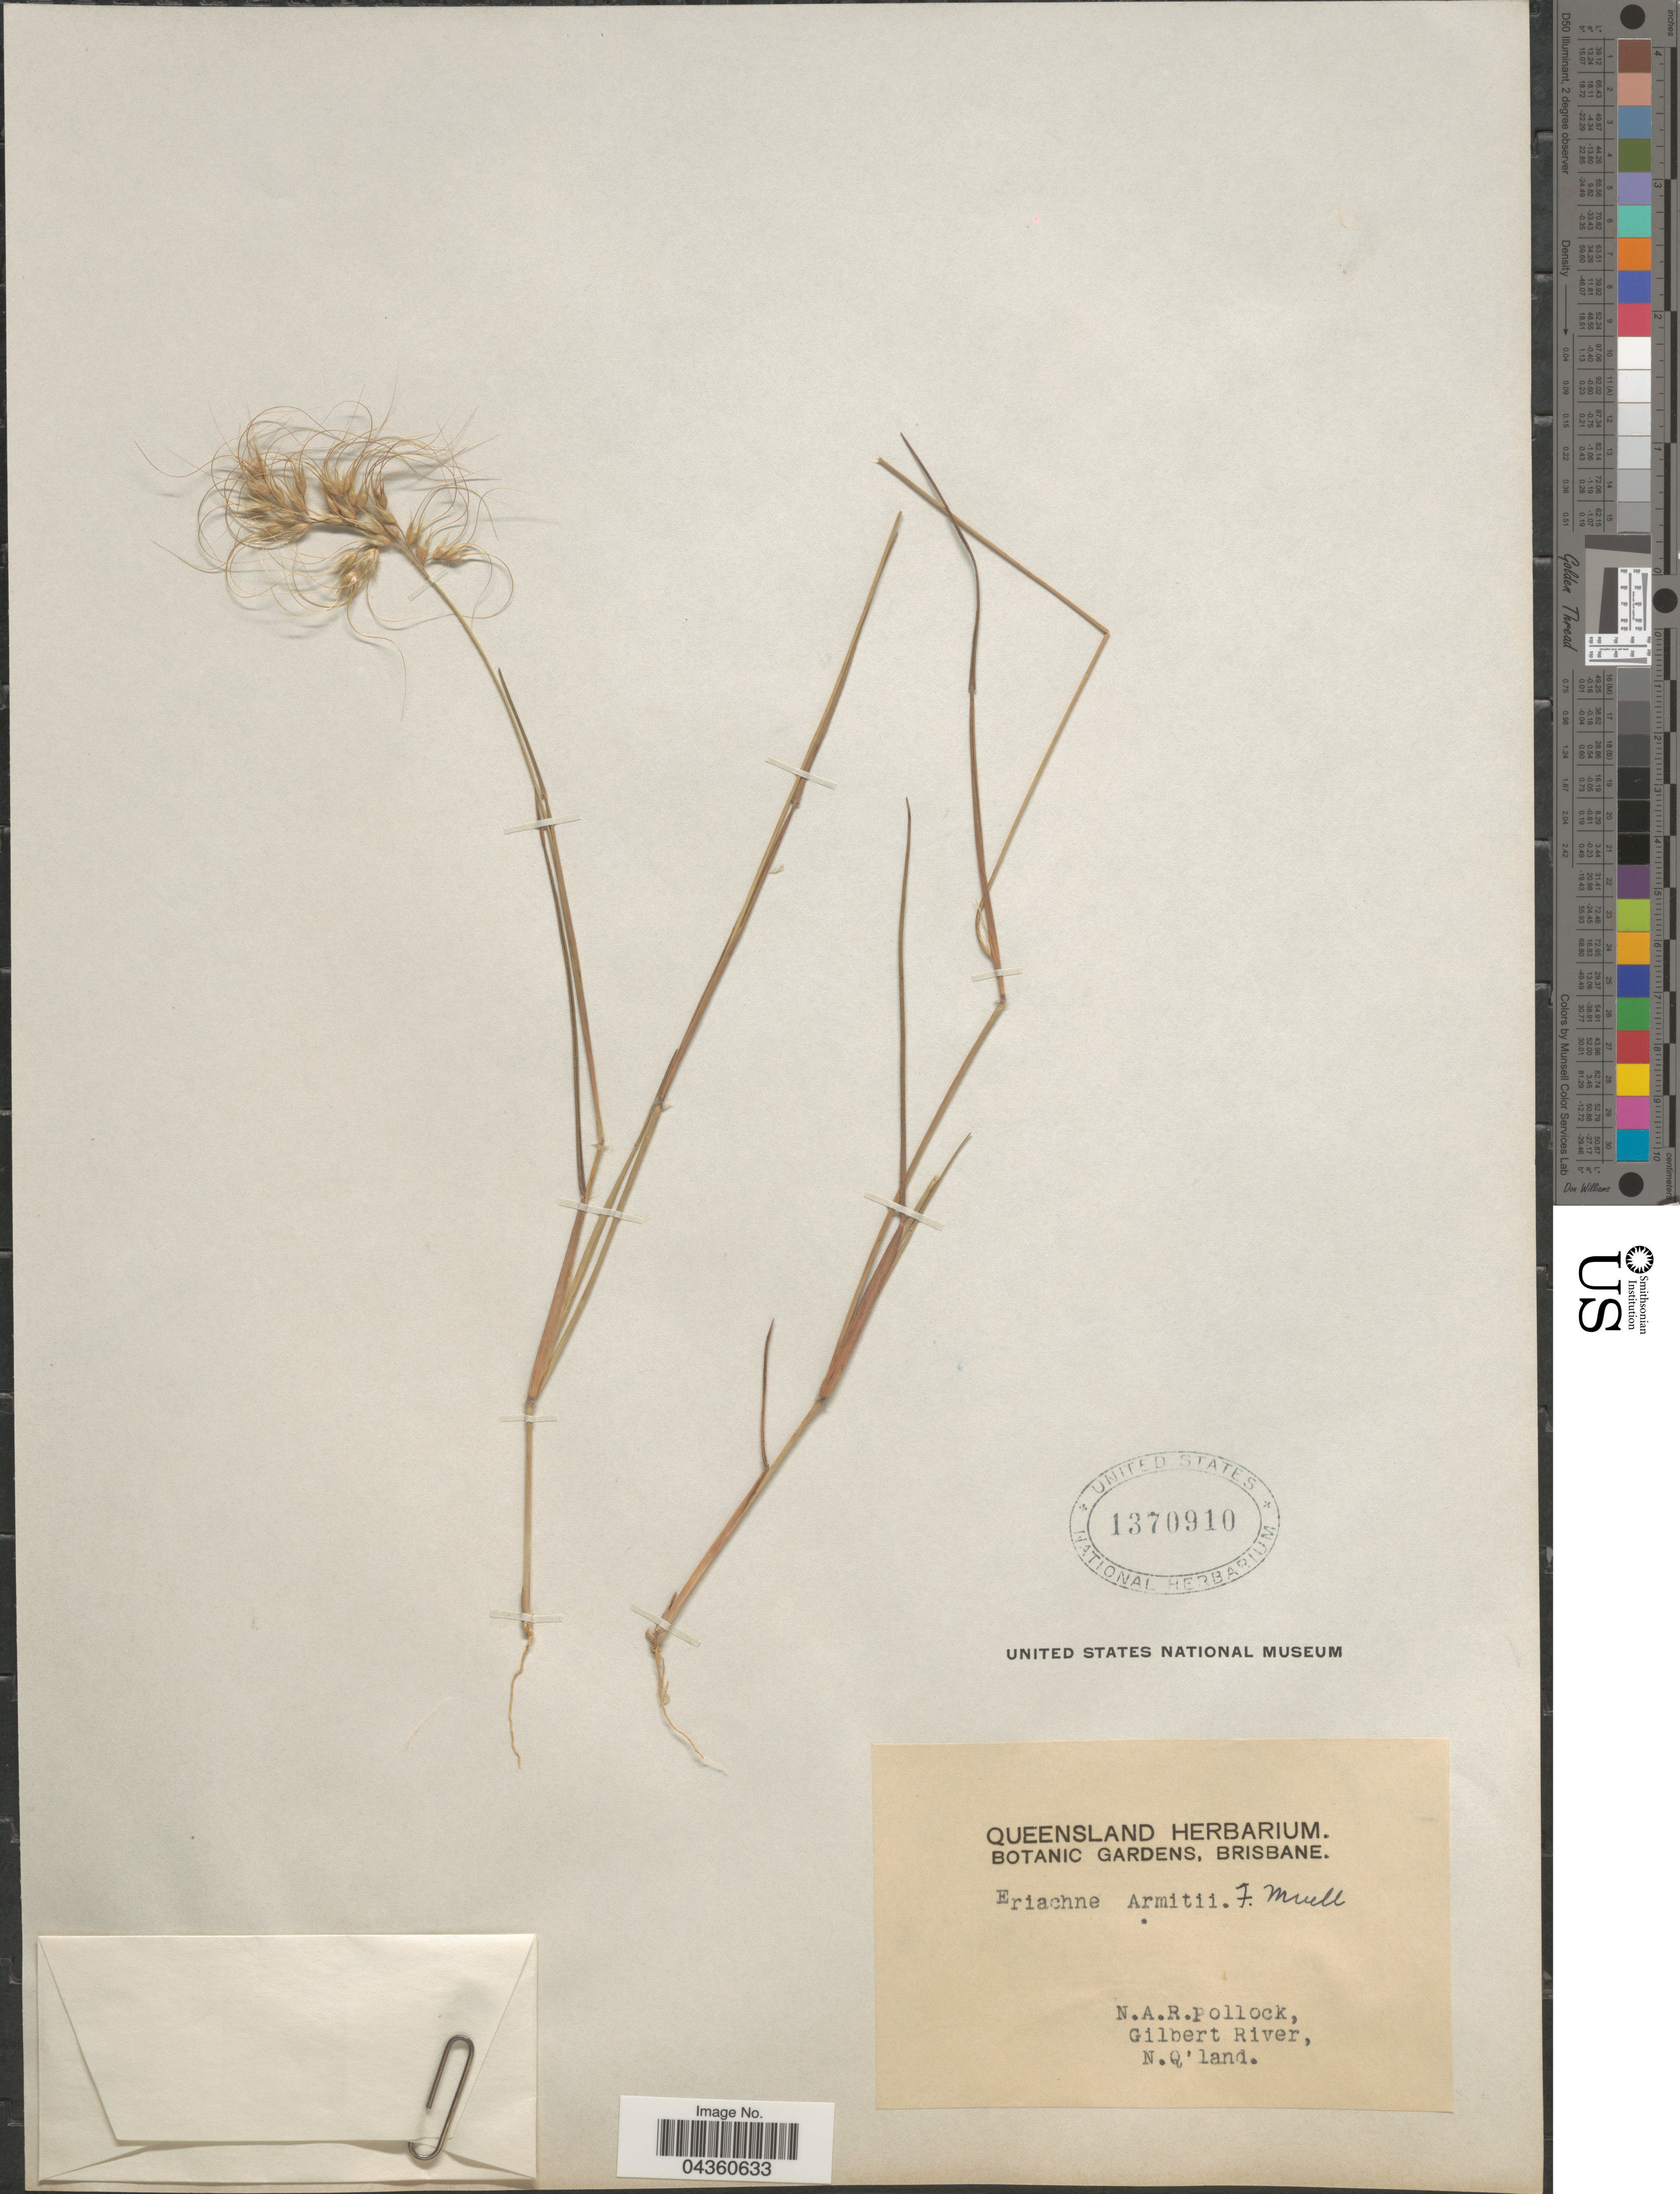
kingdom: Plantae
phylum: Tracheophyta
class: Liliopsida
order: Poales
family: Poaceae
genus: Eriachne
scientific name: Eriachne armitii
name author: F. Muell. ex Benth.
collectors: N. Pollock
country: Australia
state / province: Queensland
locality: Gilbert River, N. Q'land.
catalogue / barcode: US 1370910